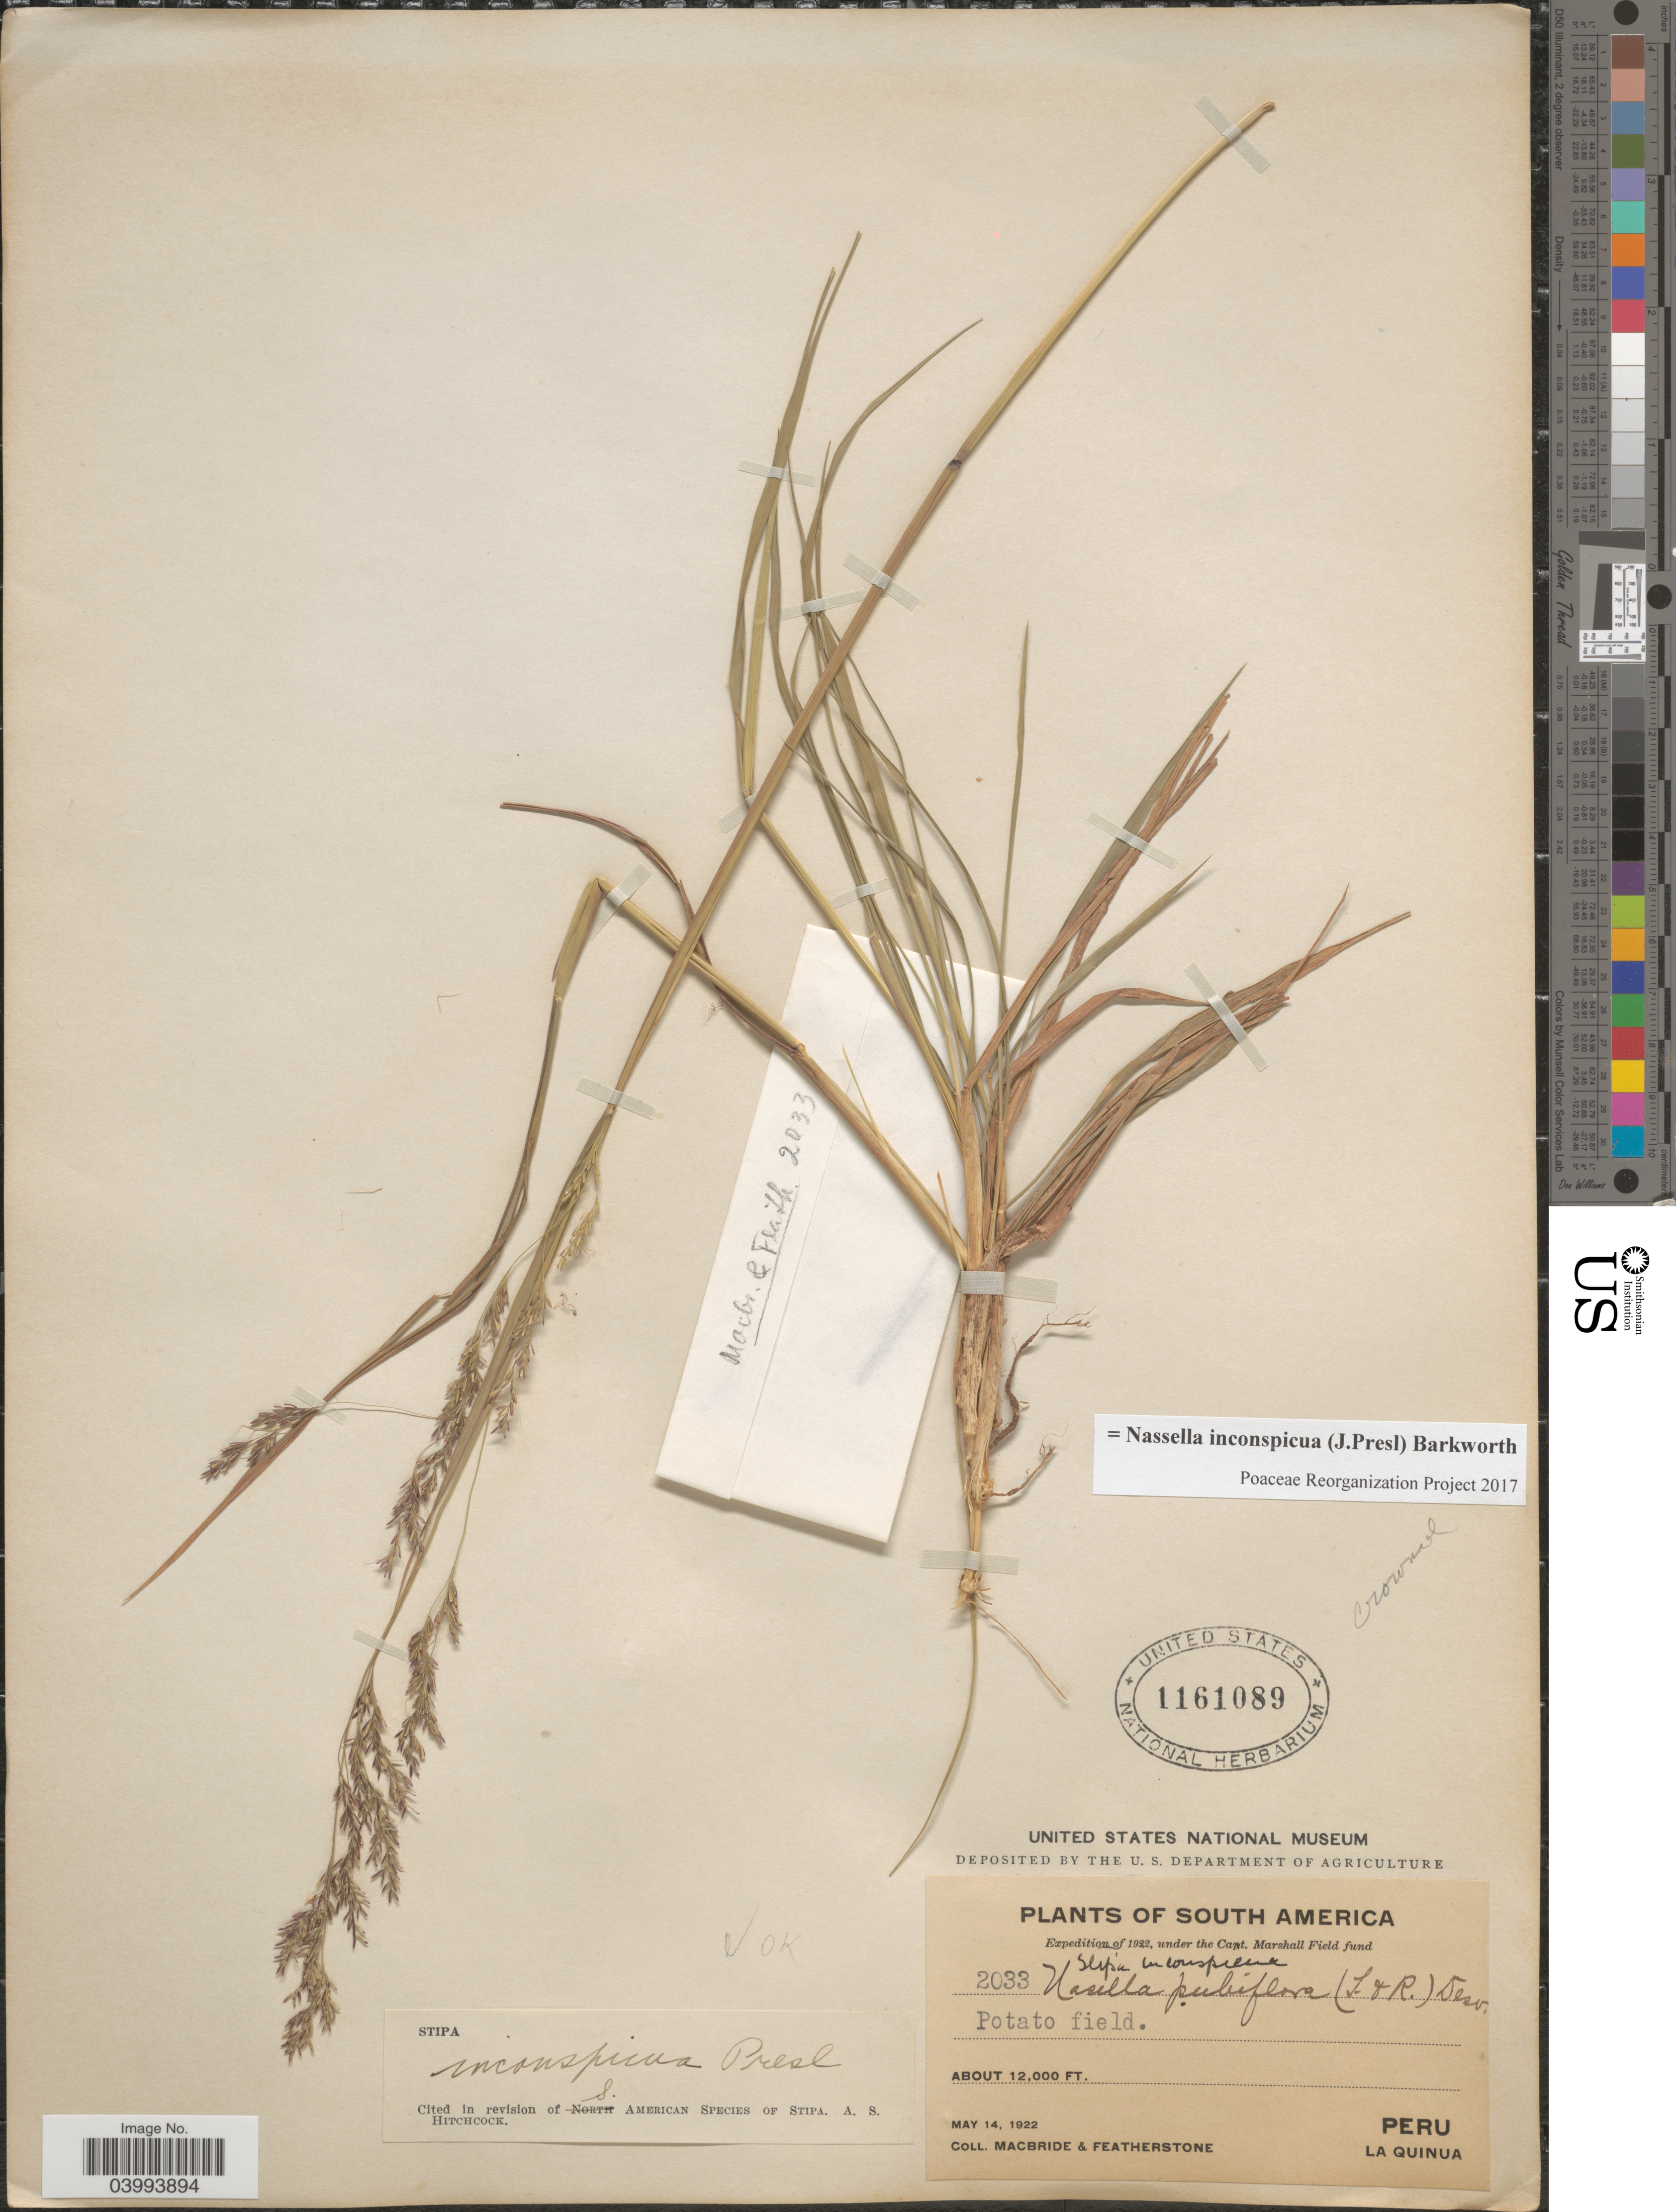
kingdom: Plantae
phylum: Tracheophyta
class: Liliopsida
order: Poales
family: Poaceae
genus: Nassella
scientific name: Nassella inconspicua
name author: (J. Presl) Barkworth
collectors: Macbride, -- & -. Featherstone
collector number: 2033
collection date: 1922-05-14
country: Peru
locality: La Quinua.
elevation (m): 3658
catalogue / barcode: US 1161089